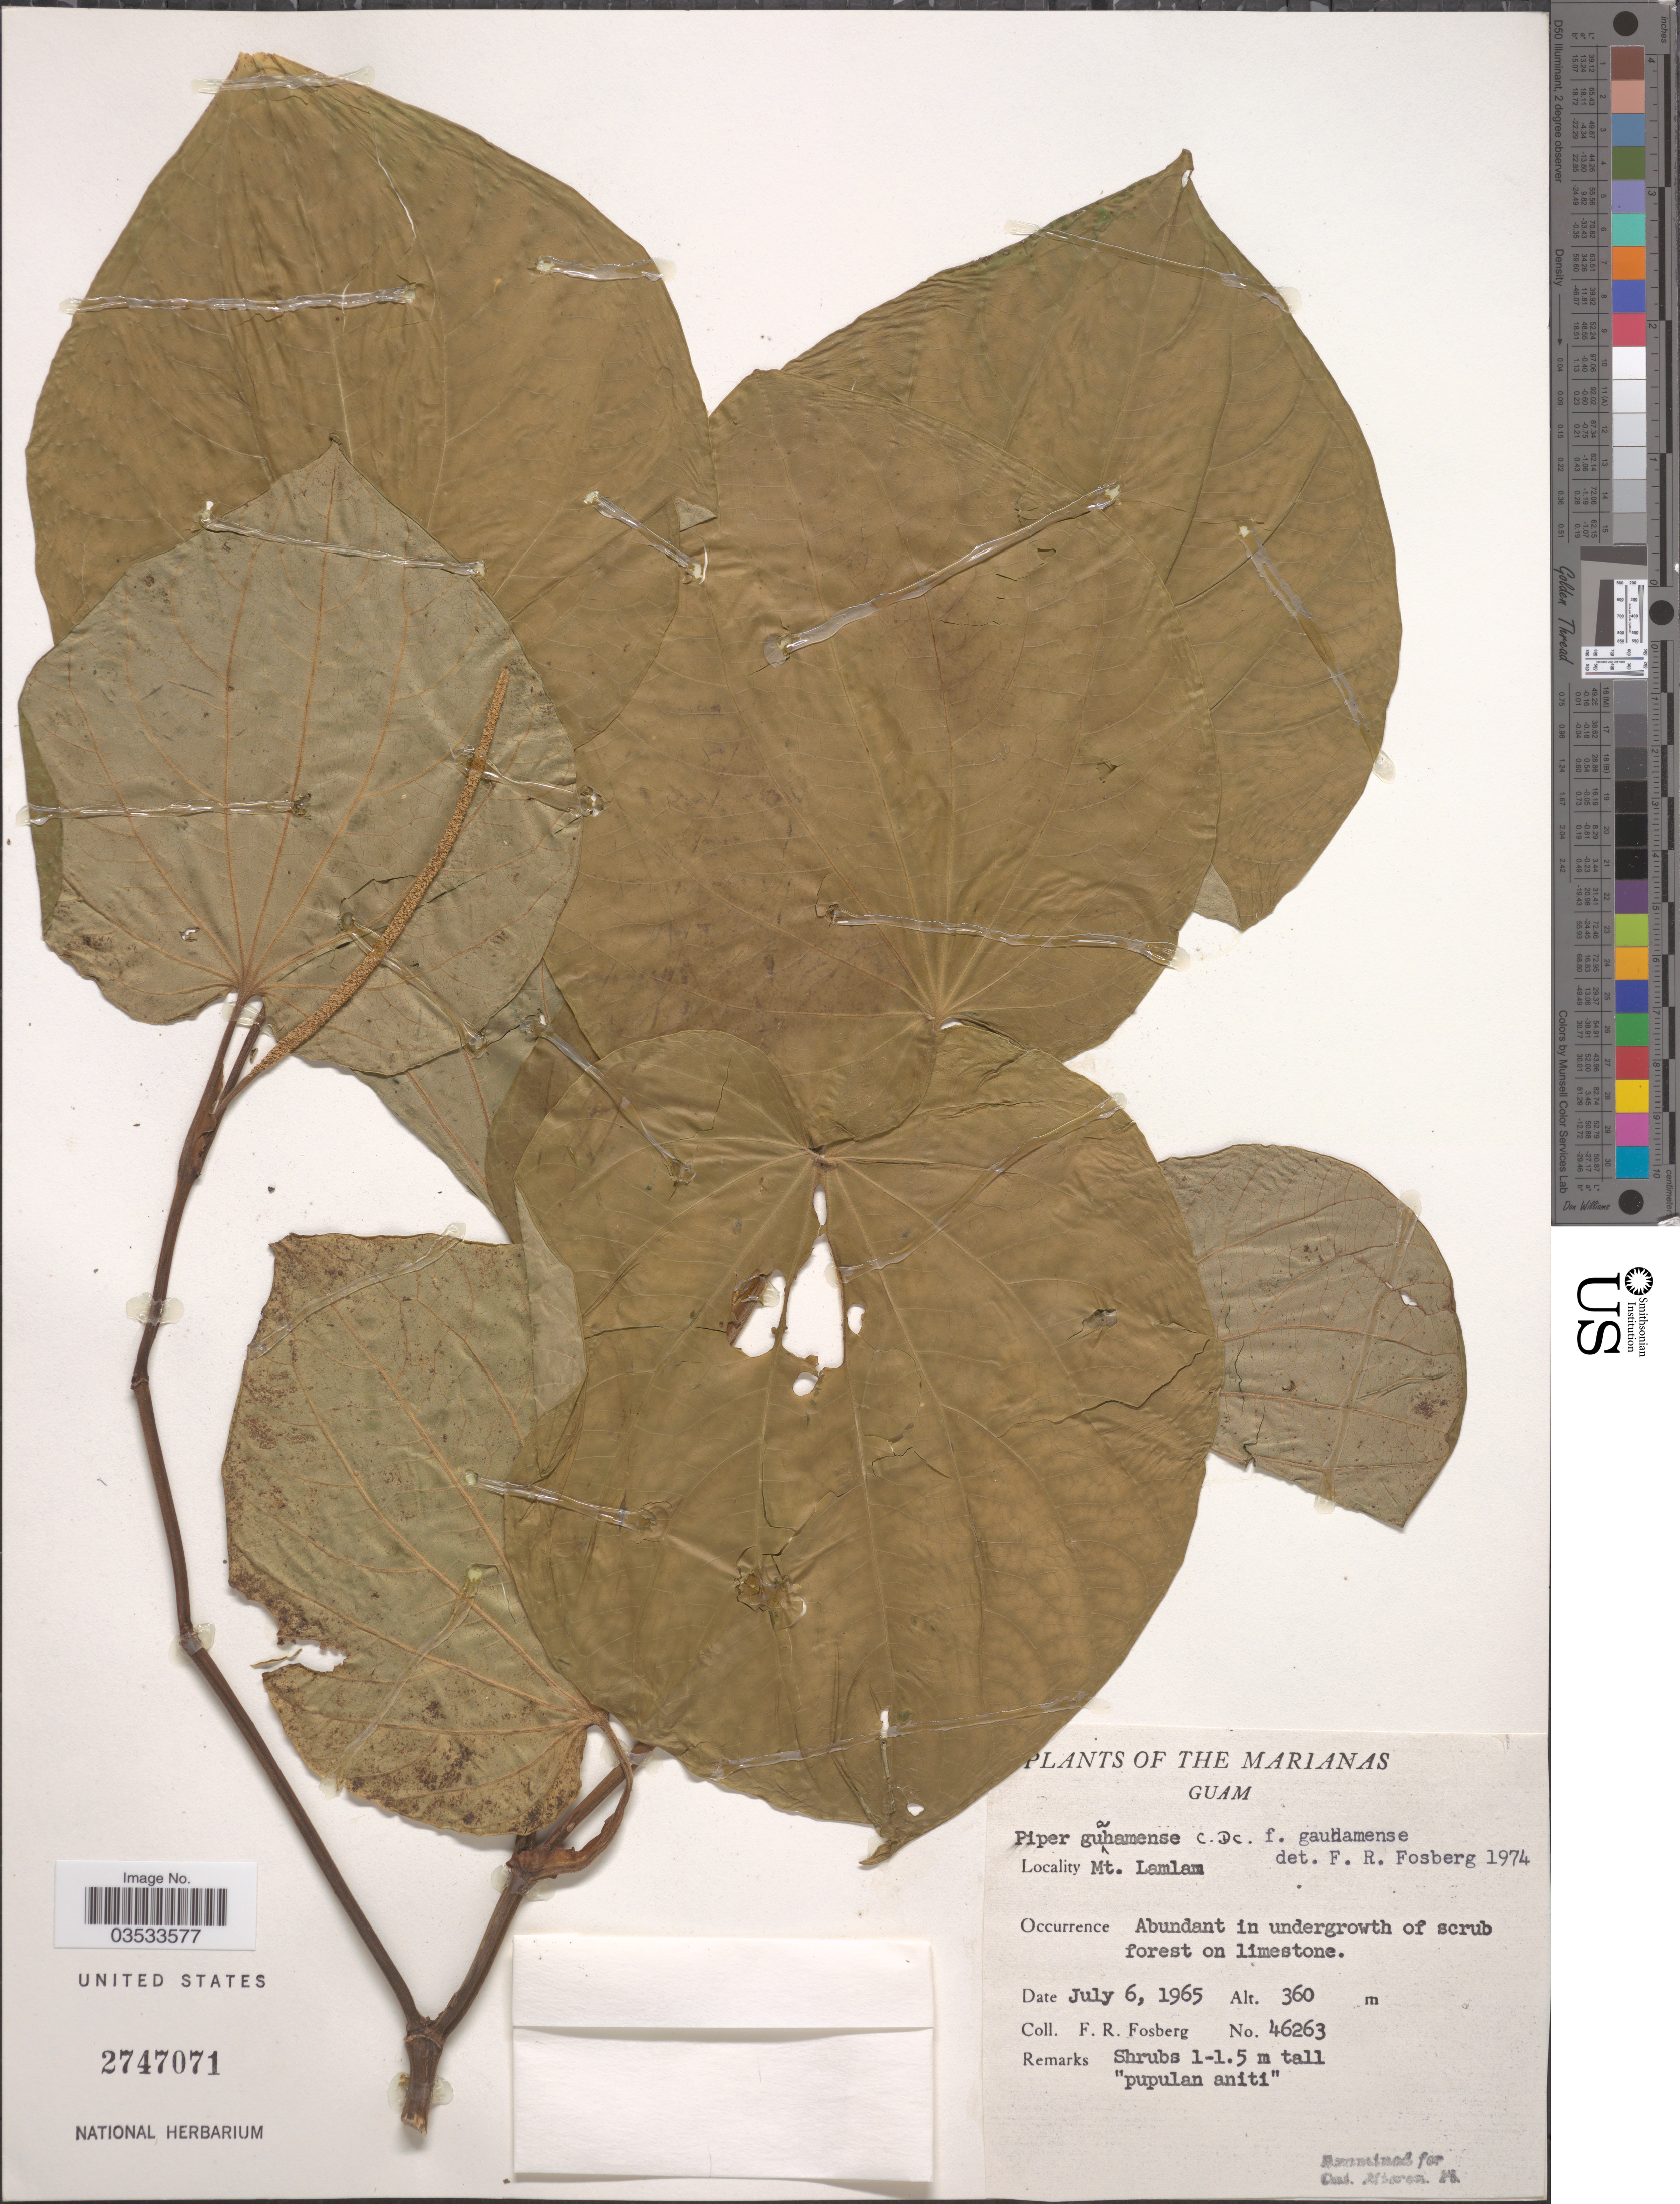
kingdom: Plantae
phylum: Tracheophyta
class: Magnoliopsida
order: Piperales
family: Piperaceae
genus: Piper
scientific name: Piper guahamense f. guahamense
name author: C. DC.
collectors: F. R. Fosberg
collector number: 46263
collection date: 1965-07-06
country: Guam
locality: The Marianas. Mt. Lamlam.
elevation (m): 360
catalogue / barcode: US 2747071